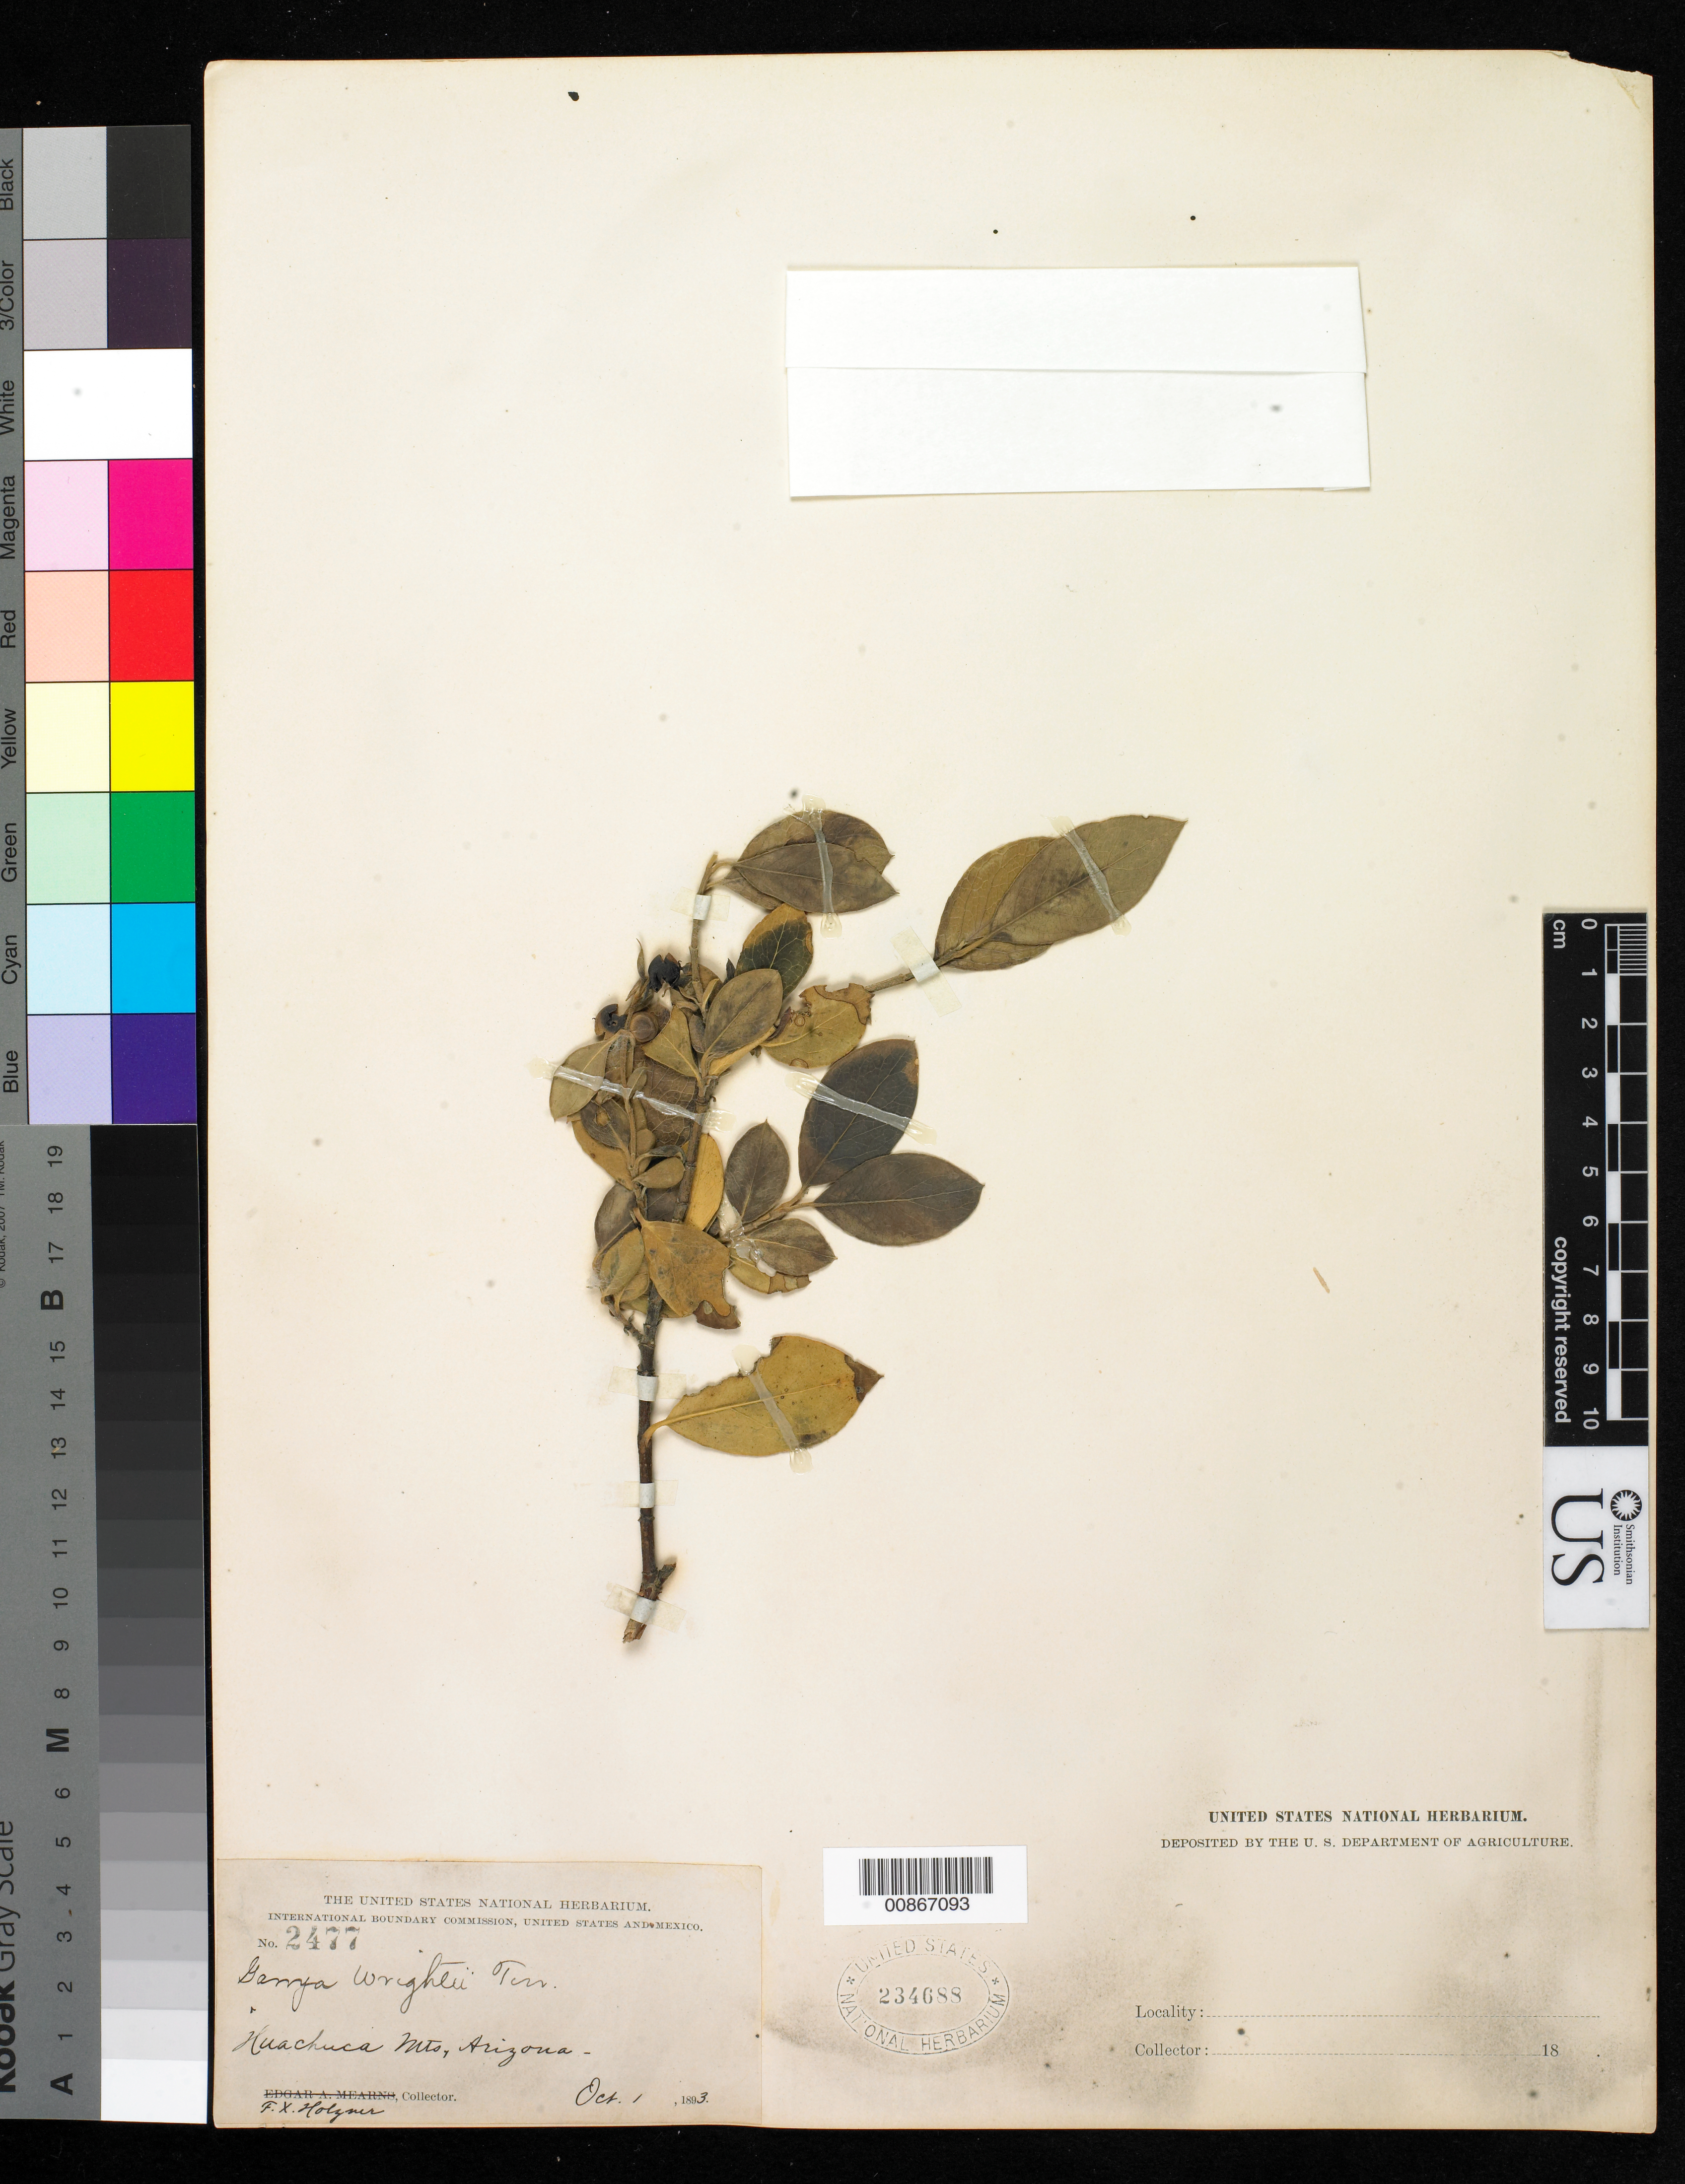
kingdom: Plantae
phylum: Tracheophyta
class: Magnoliopsida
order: Garryales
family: Garryaceae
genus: Garrya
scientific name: Garrya wrightii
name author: Torr.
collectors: F. X. Holzner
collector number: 2477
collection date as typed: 01 Oct 1893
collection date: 1893-10-01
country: United States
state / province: Arizona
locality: Huachuca Mts.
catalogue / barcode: US 234688